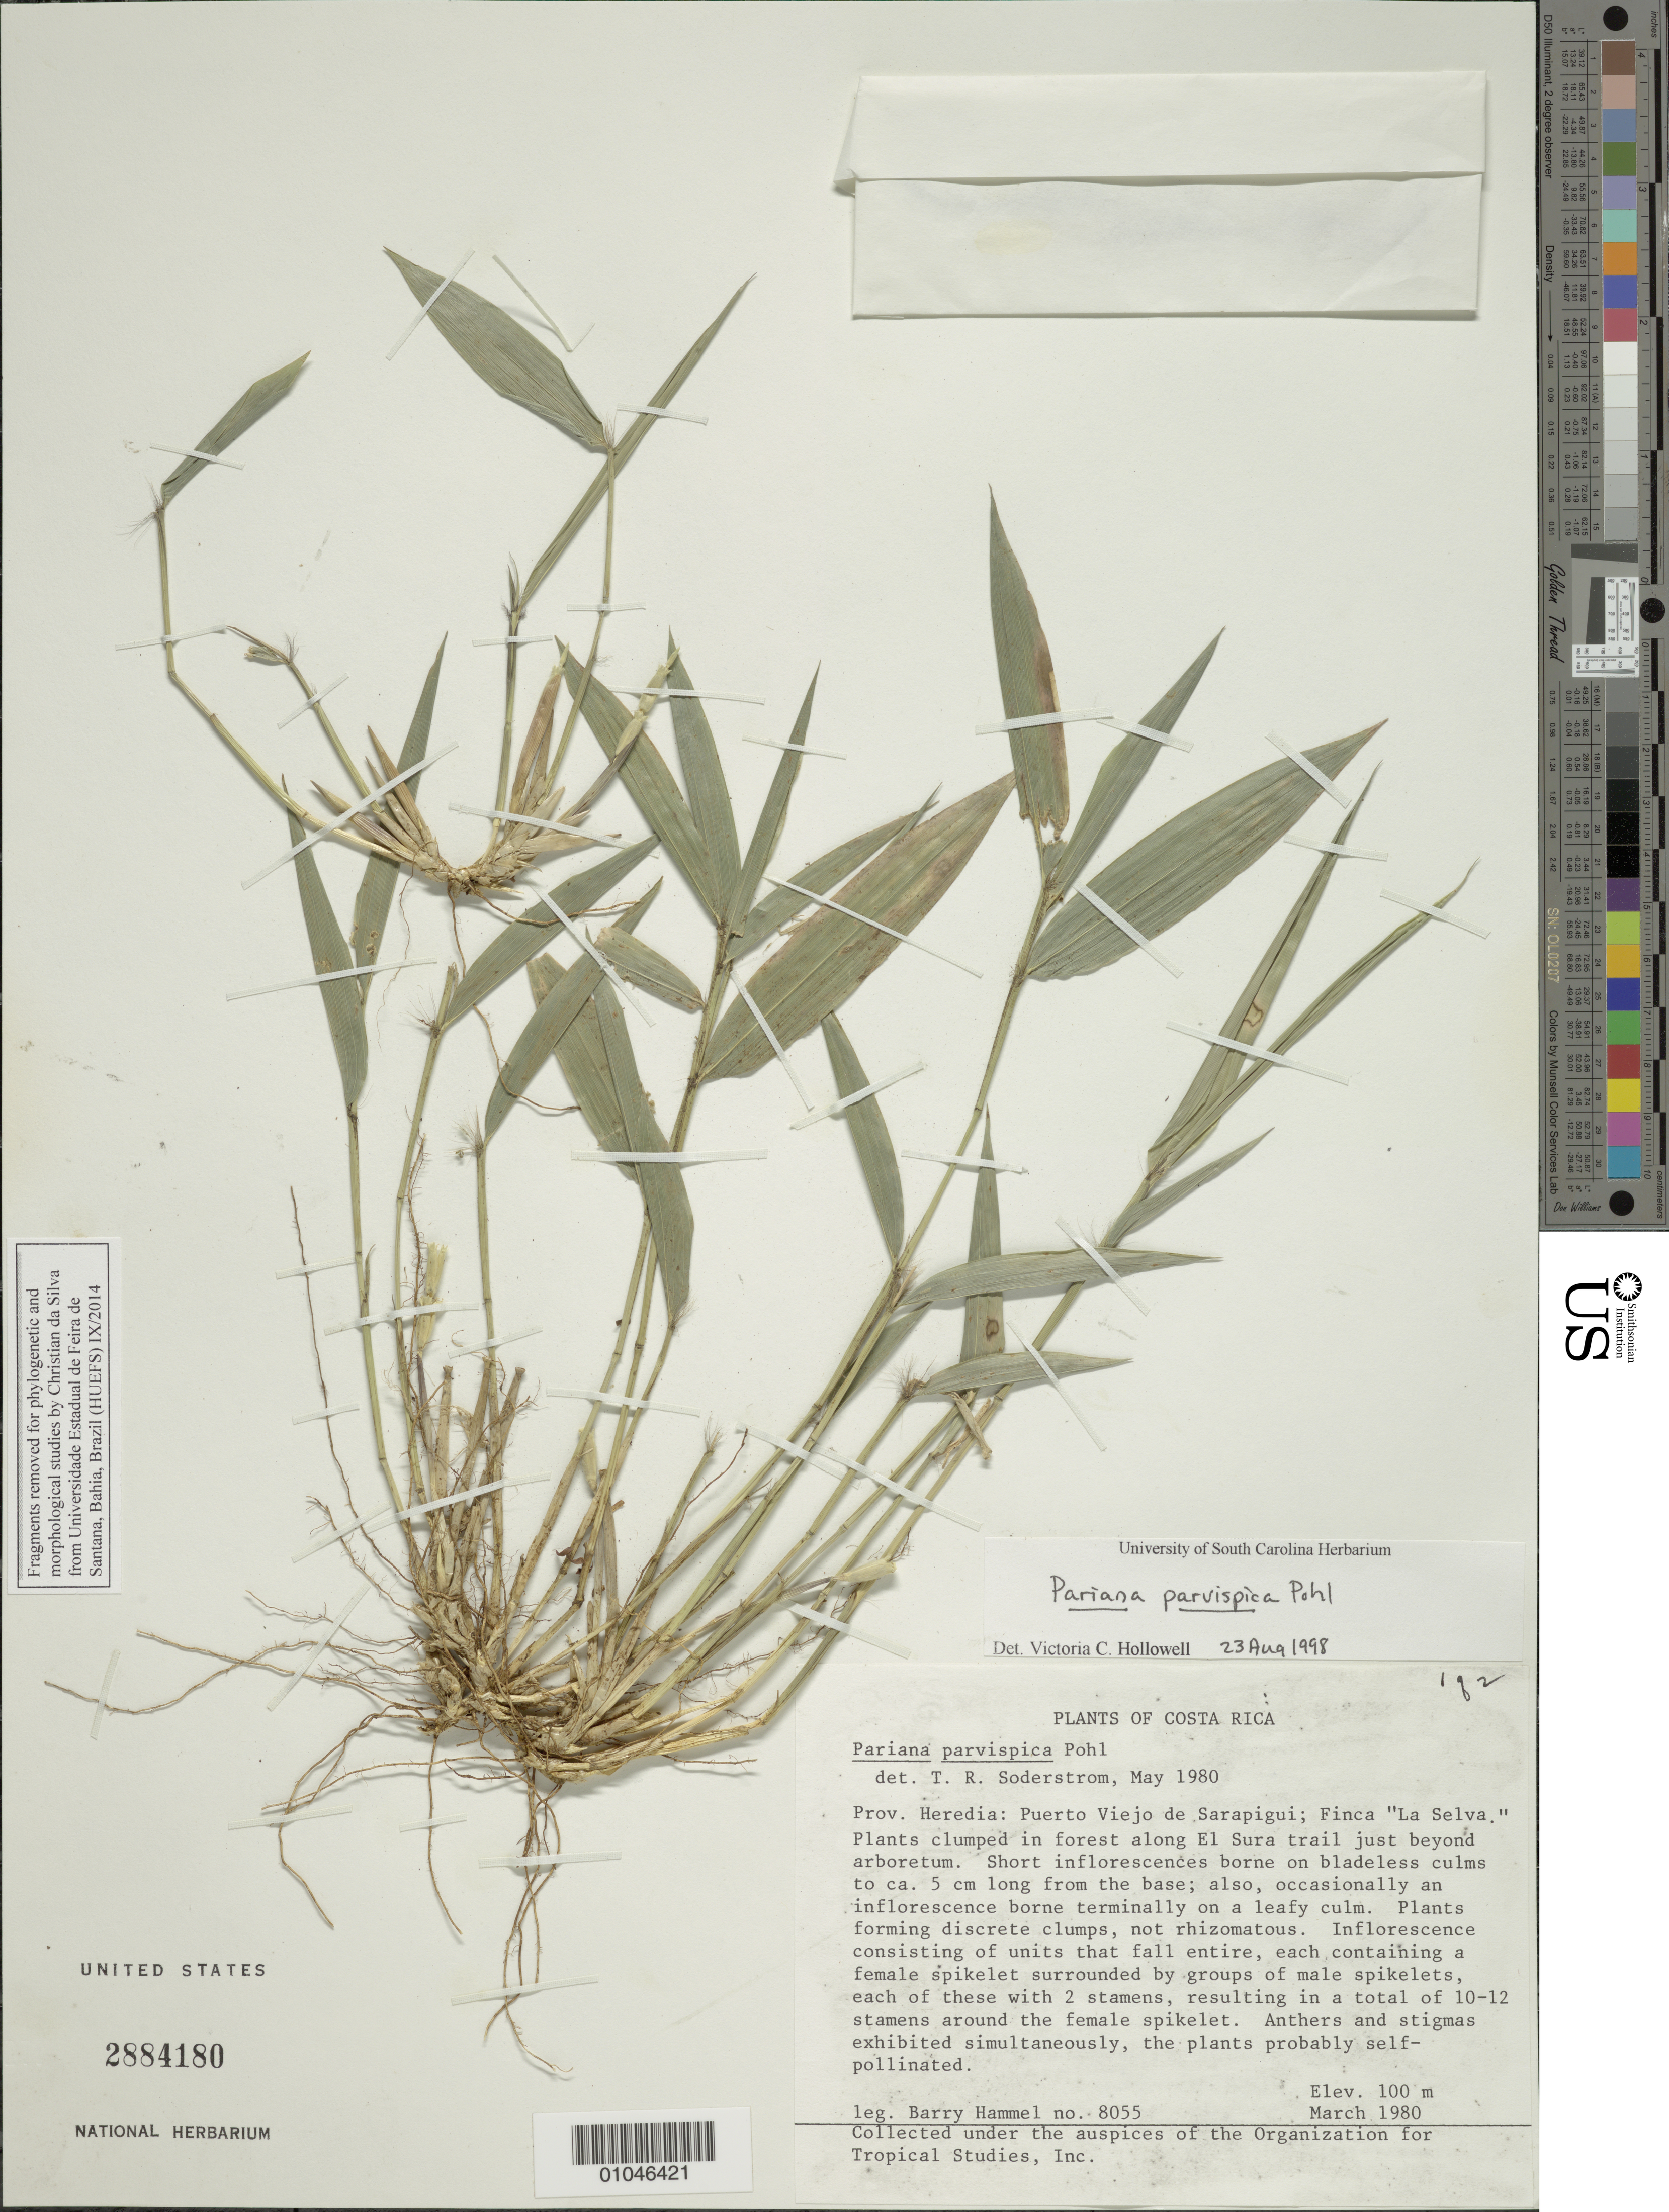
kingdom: Plantae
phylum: Tracheophyta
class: Liliopsida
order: Poales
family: Poaceae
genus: Pariana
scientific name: Pariana parvispica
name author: R.W. Pohl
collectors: B. Hammel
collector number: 8055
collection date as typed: Mar 1980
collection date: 1980-03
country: Costa Rica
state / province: Heredia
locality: Peurto Viejo de Sarapigui; Fina "La Selva"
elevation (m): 100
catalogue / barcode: US 2884180